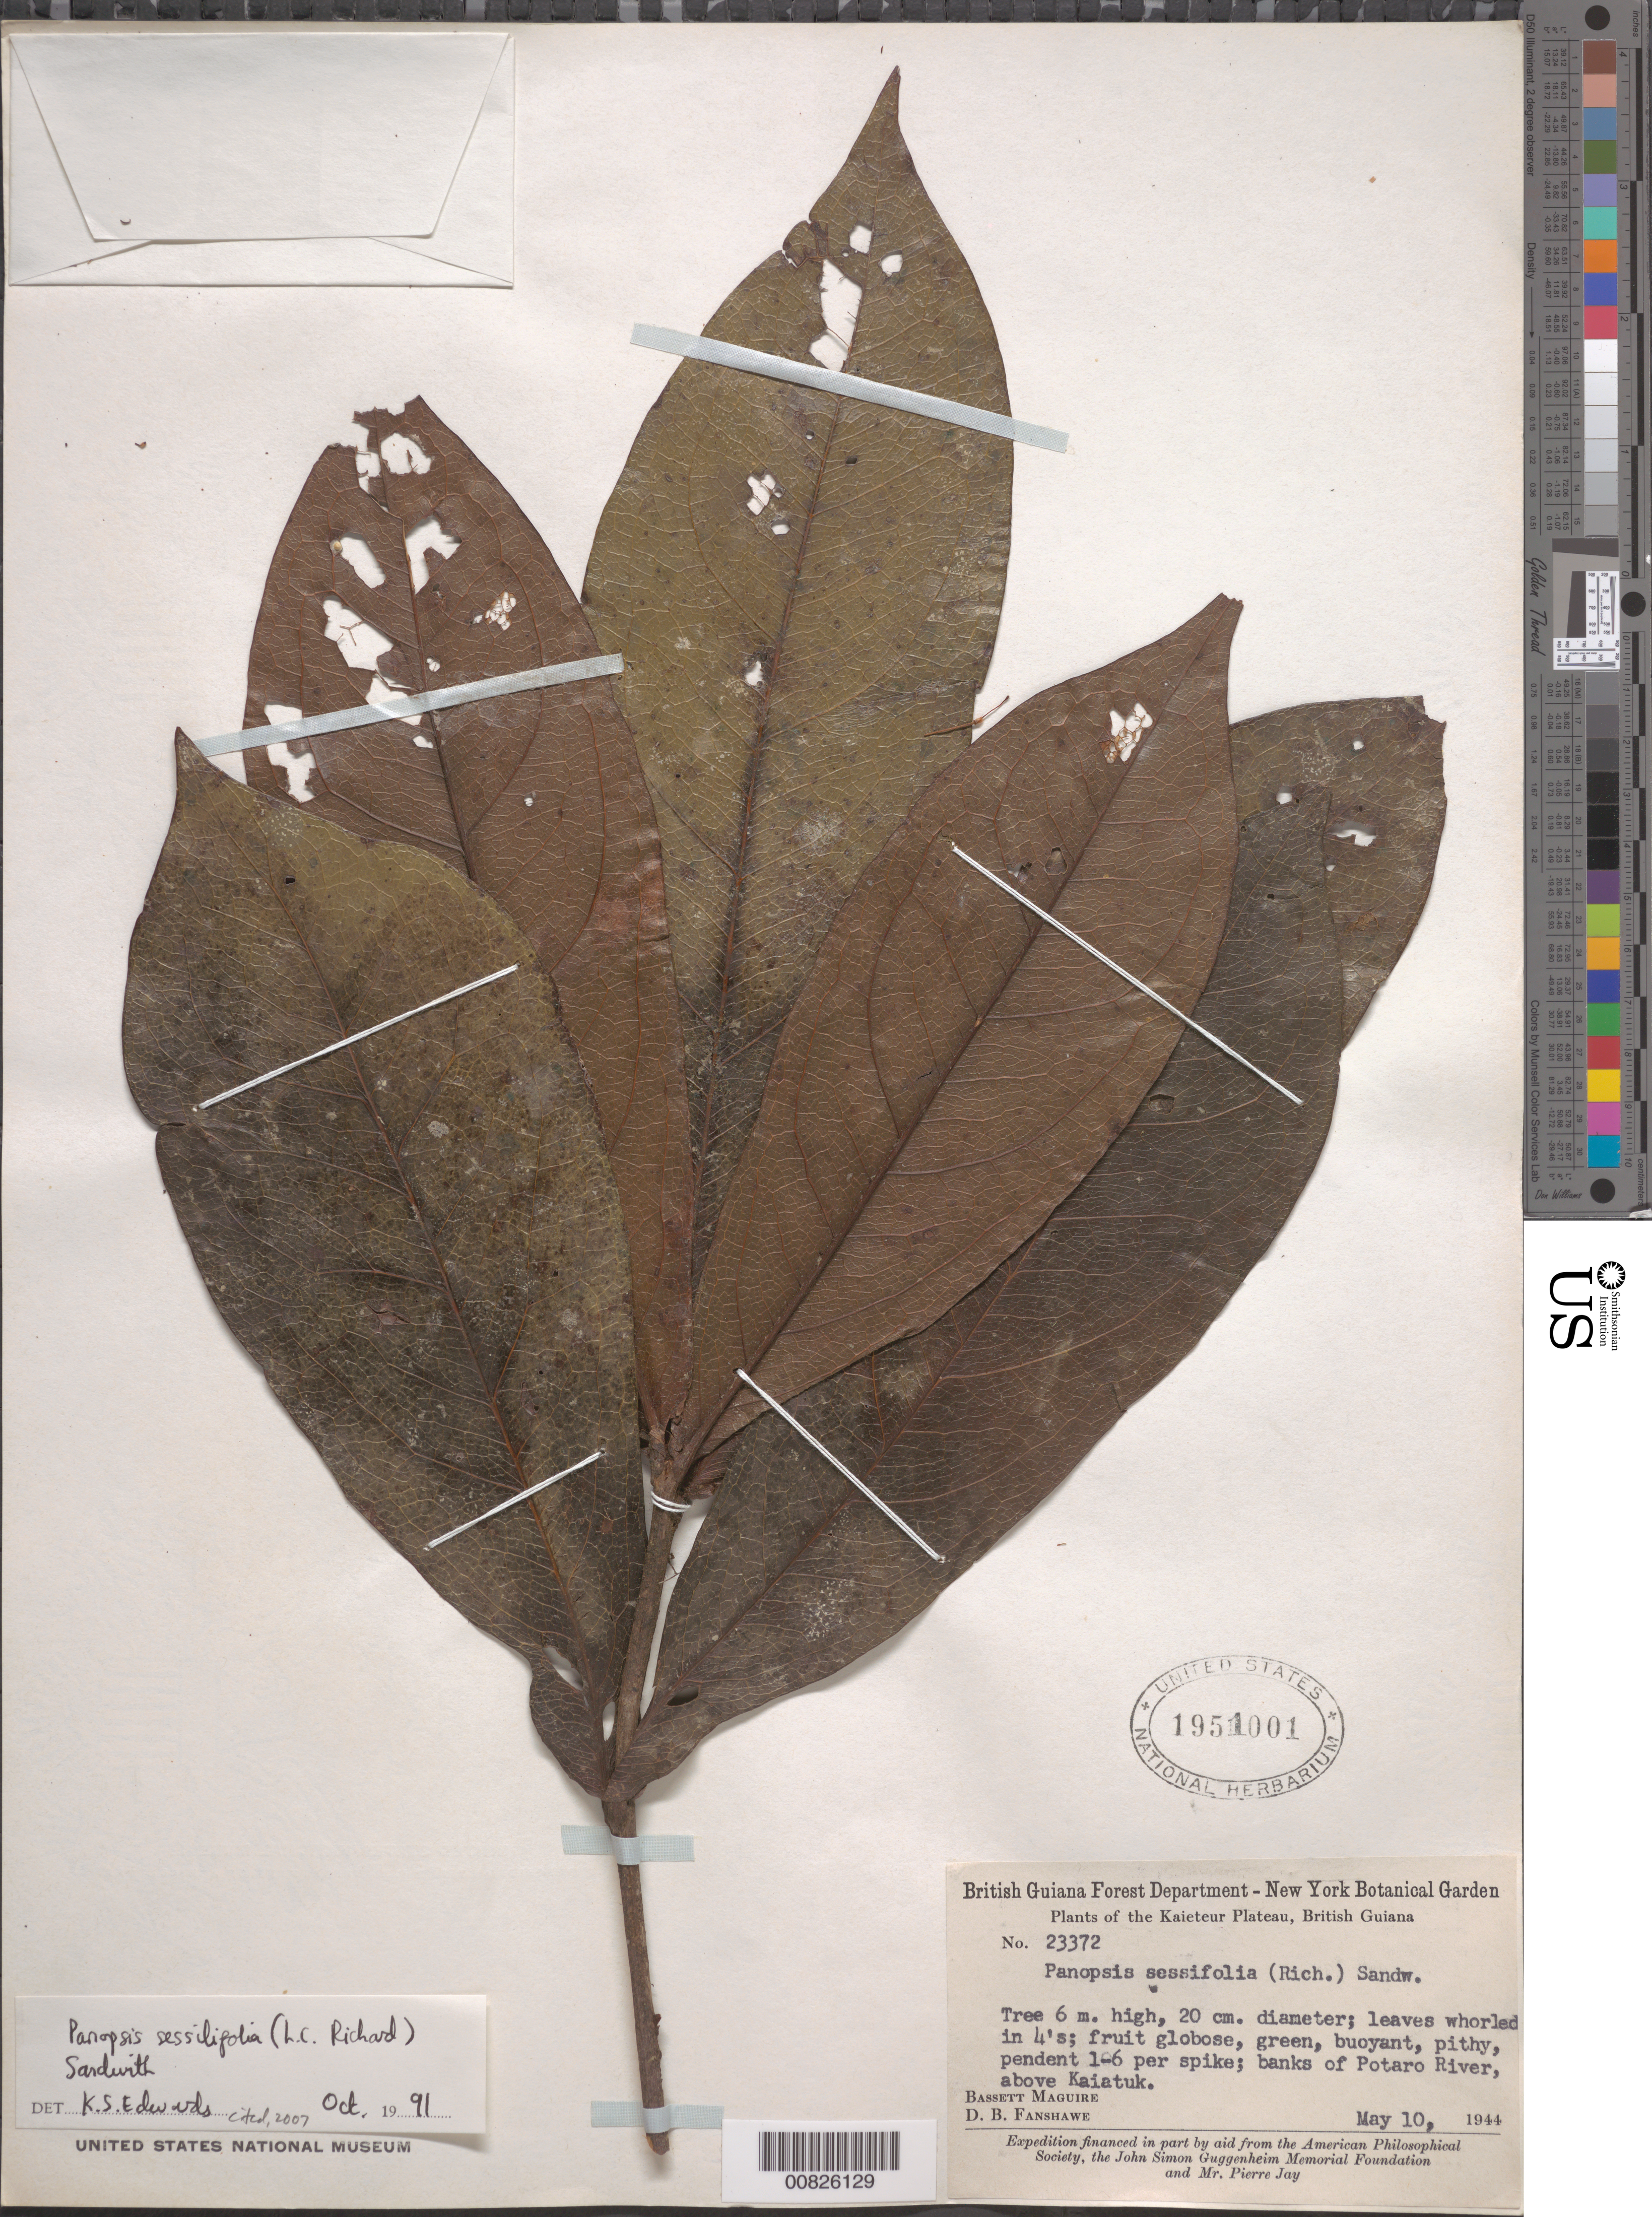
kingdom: Plantae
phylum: Tracheophyta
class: Magnoliopsida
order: Proteales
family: Proteaceae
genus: Panopsis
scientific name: Panopsis sessilifolia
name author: (Rich.) Sandwith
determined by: Edwards, K. S.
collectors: B. Maguire & D. B. Fanshawe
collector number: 23372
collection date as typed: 10-May-44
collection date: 1944-05-10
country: Guyana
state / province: Potaro-Siparuni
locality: Kaieteur Plateau, above Kaietuk, along Potaro River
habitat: Riverbank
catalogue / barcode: US 1951001